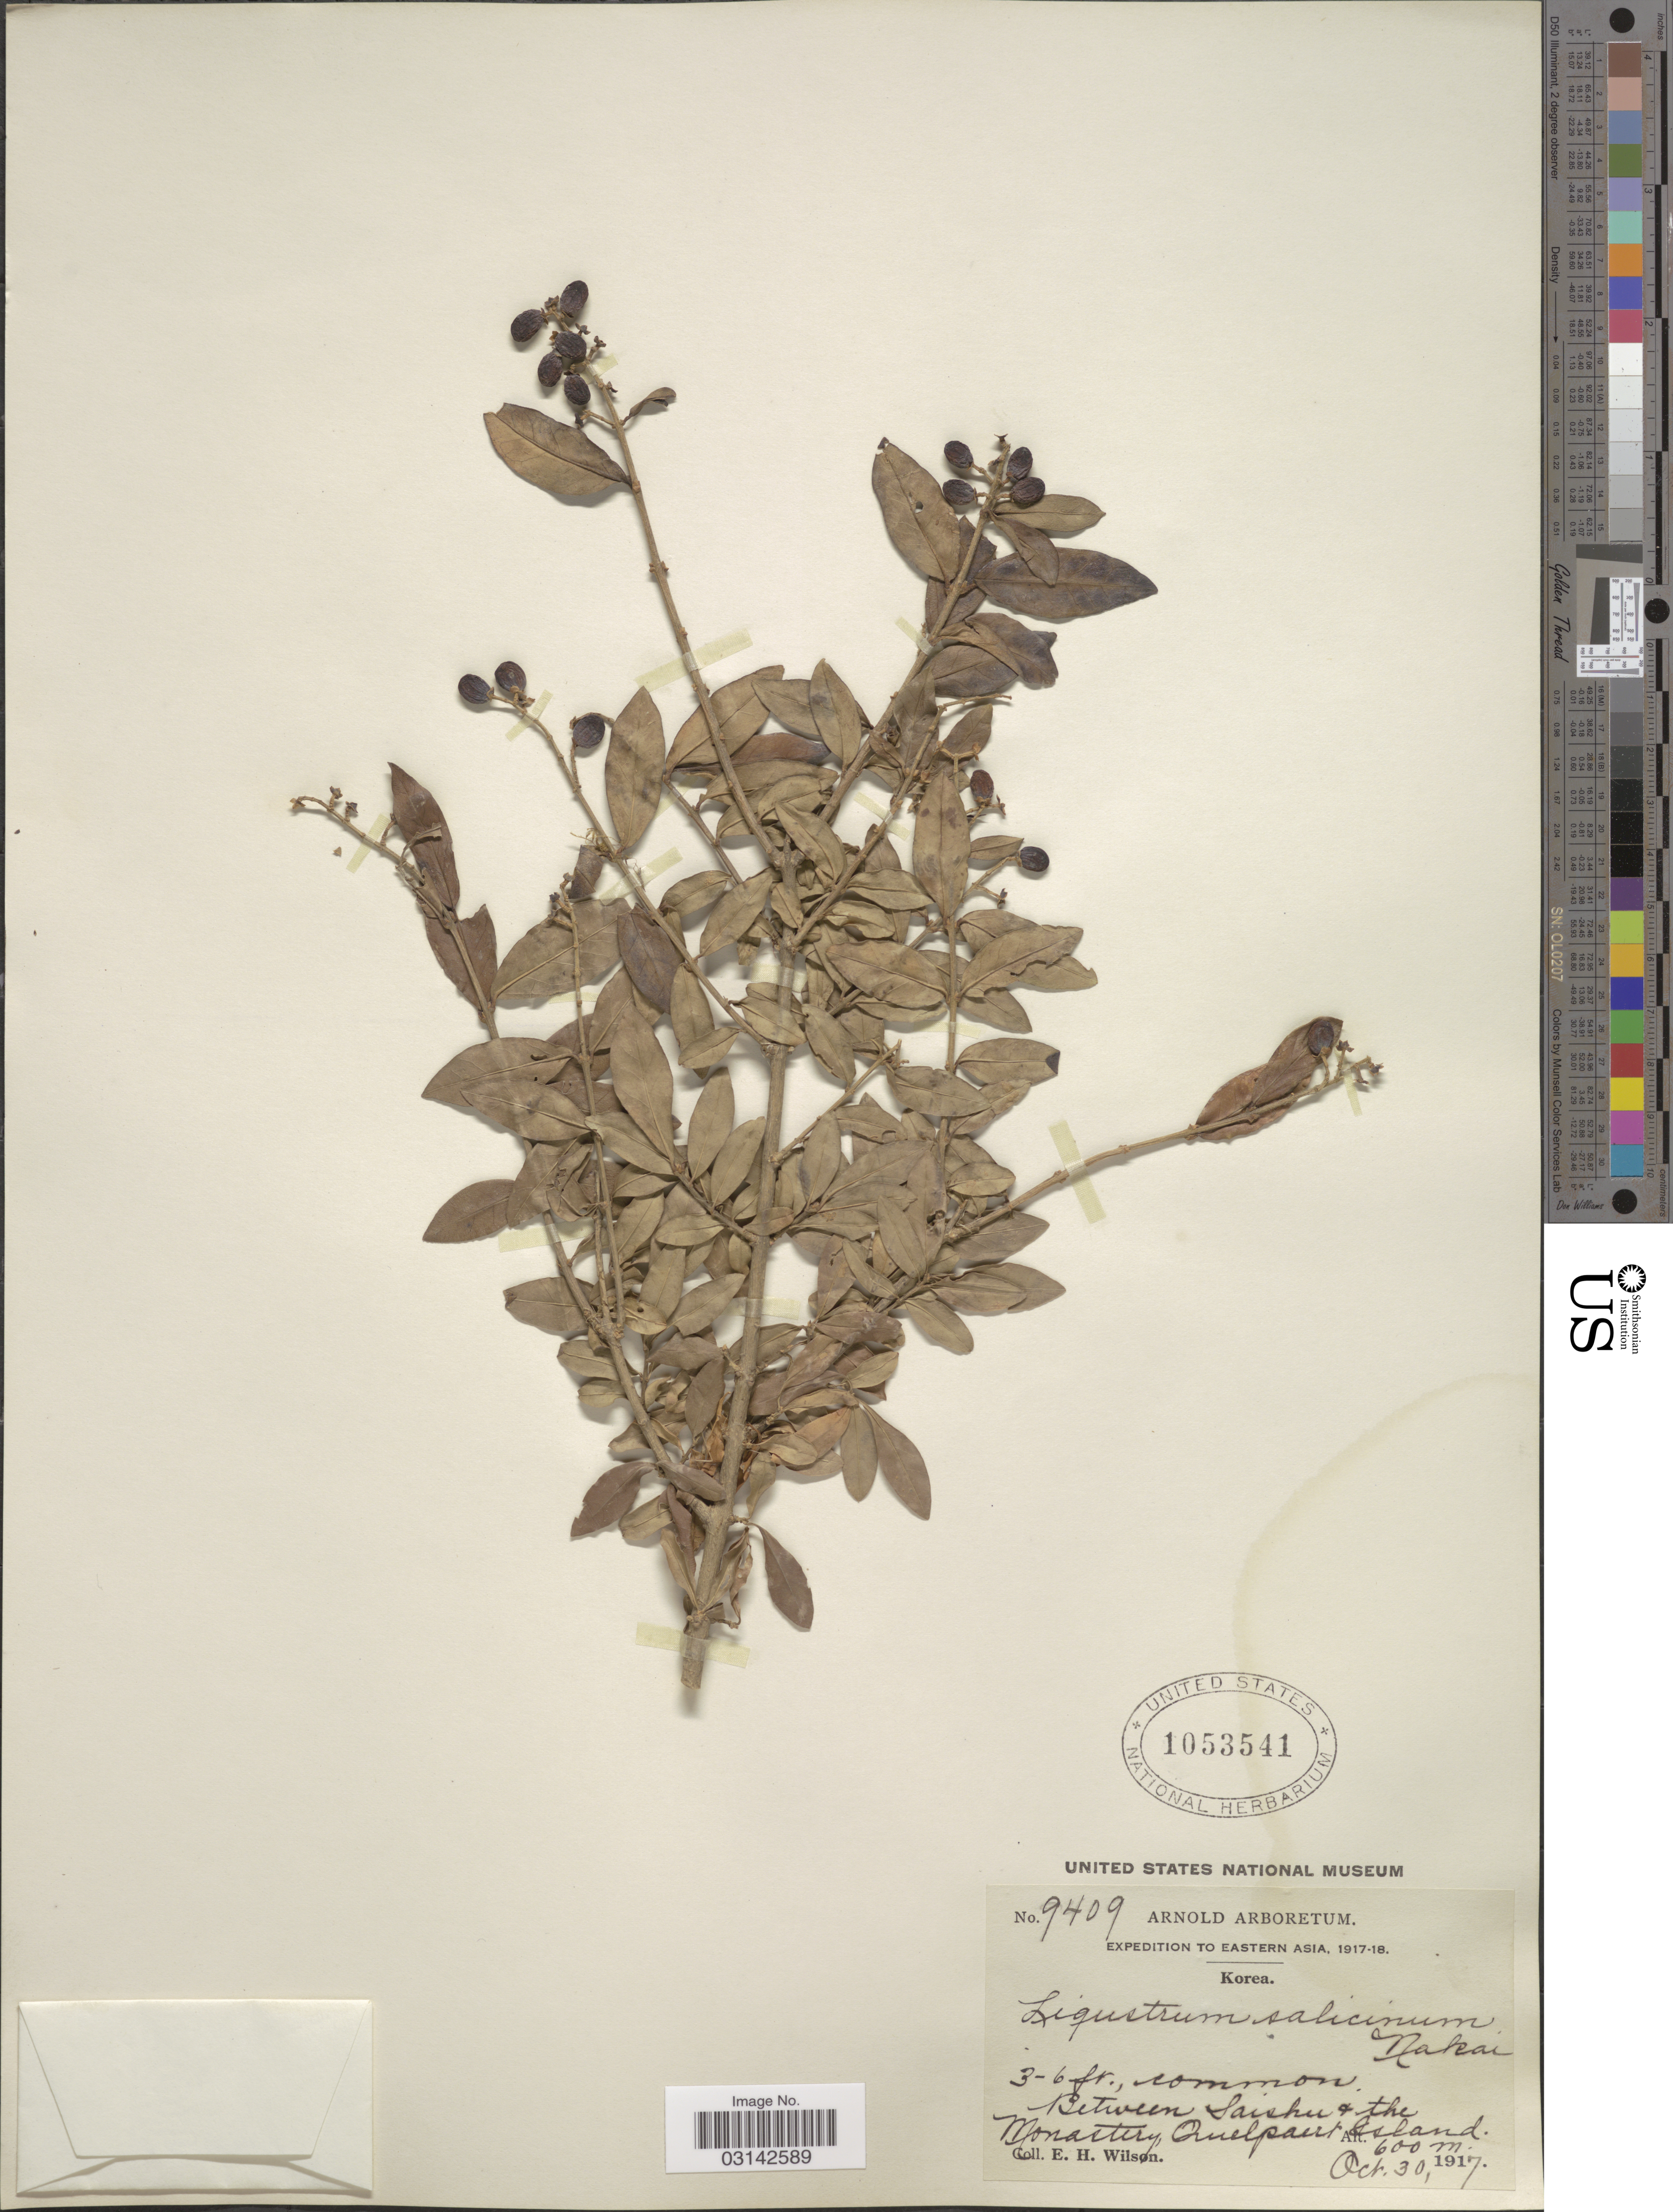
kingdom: Plantae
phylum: Tracheophyta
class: Magnoliopsida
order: Lamiales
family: Oleaceae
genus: Ligustrum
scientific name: Ligustrum salicinum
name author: Nakai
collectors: E. Wilson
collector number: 9409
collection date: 1917-10-30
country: South Korea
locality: Eastern Asia. Between Saishu & the Monastery, Quelpaert Island.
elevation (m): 600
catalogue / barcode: US 1053541